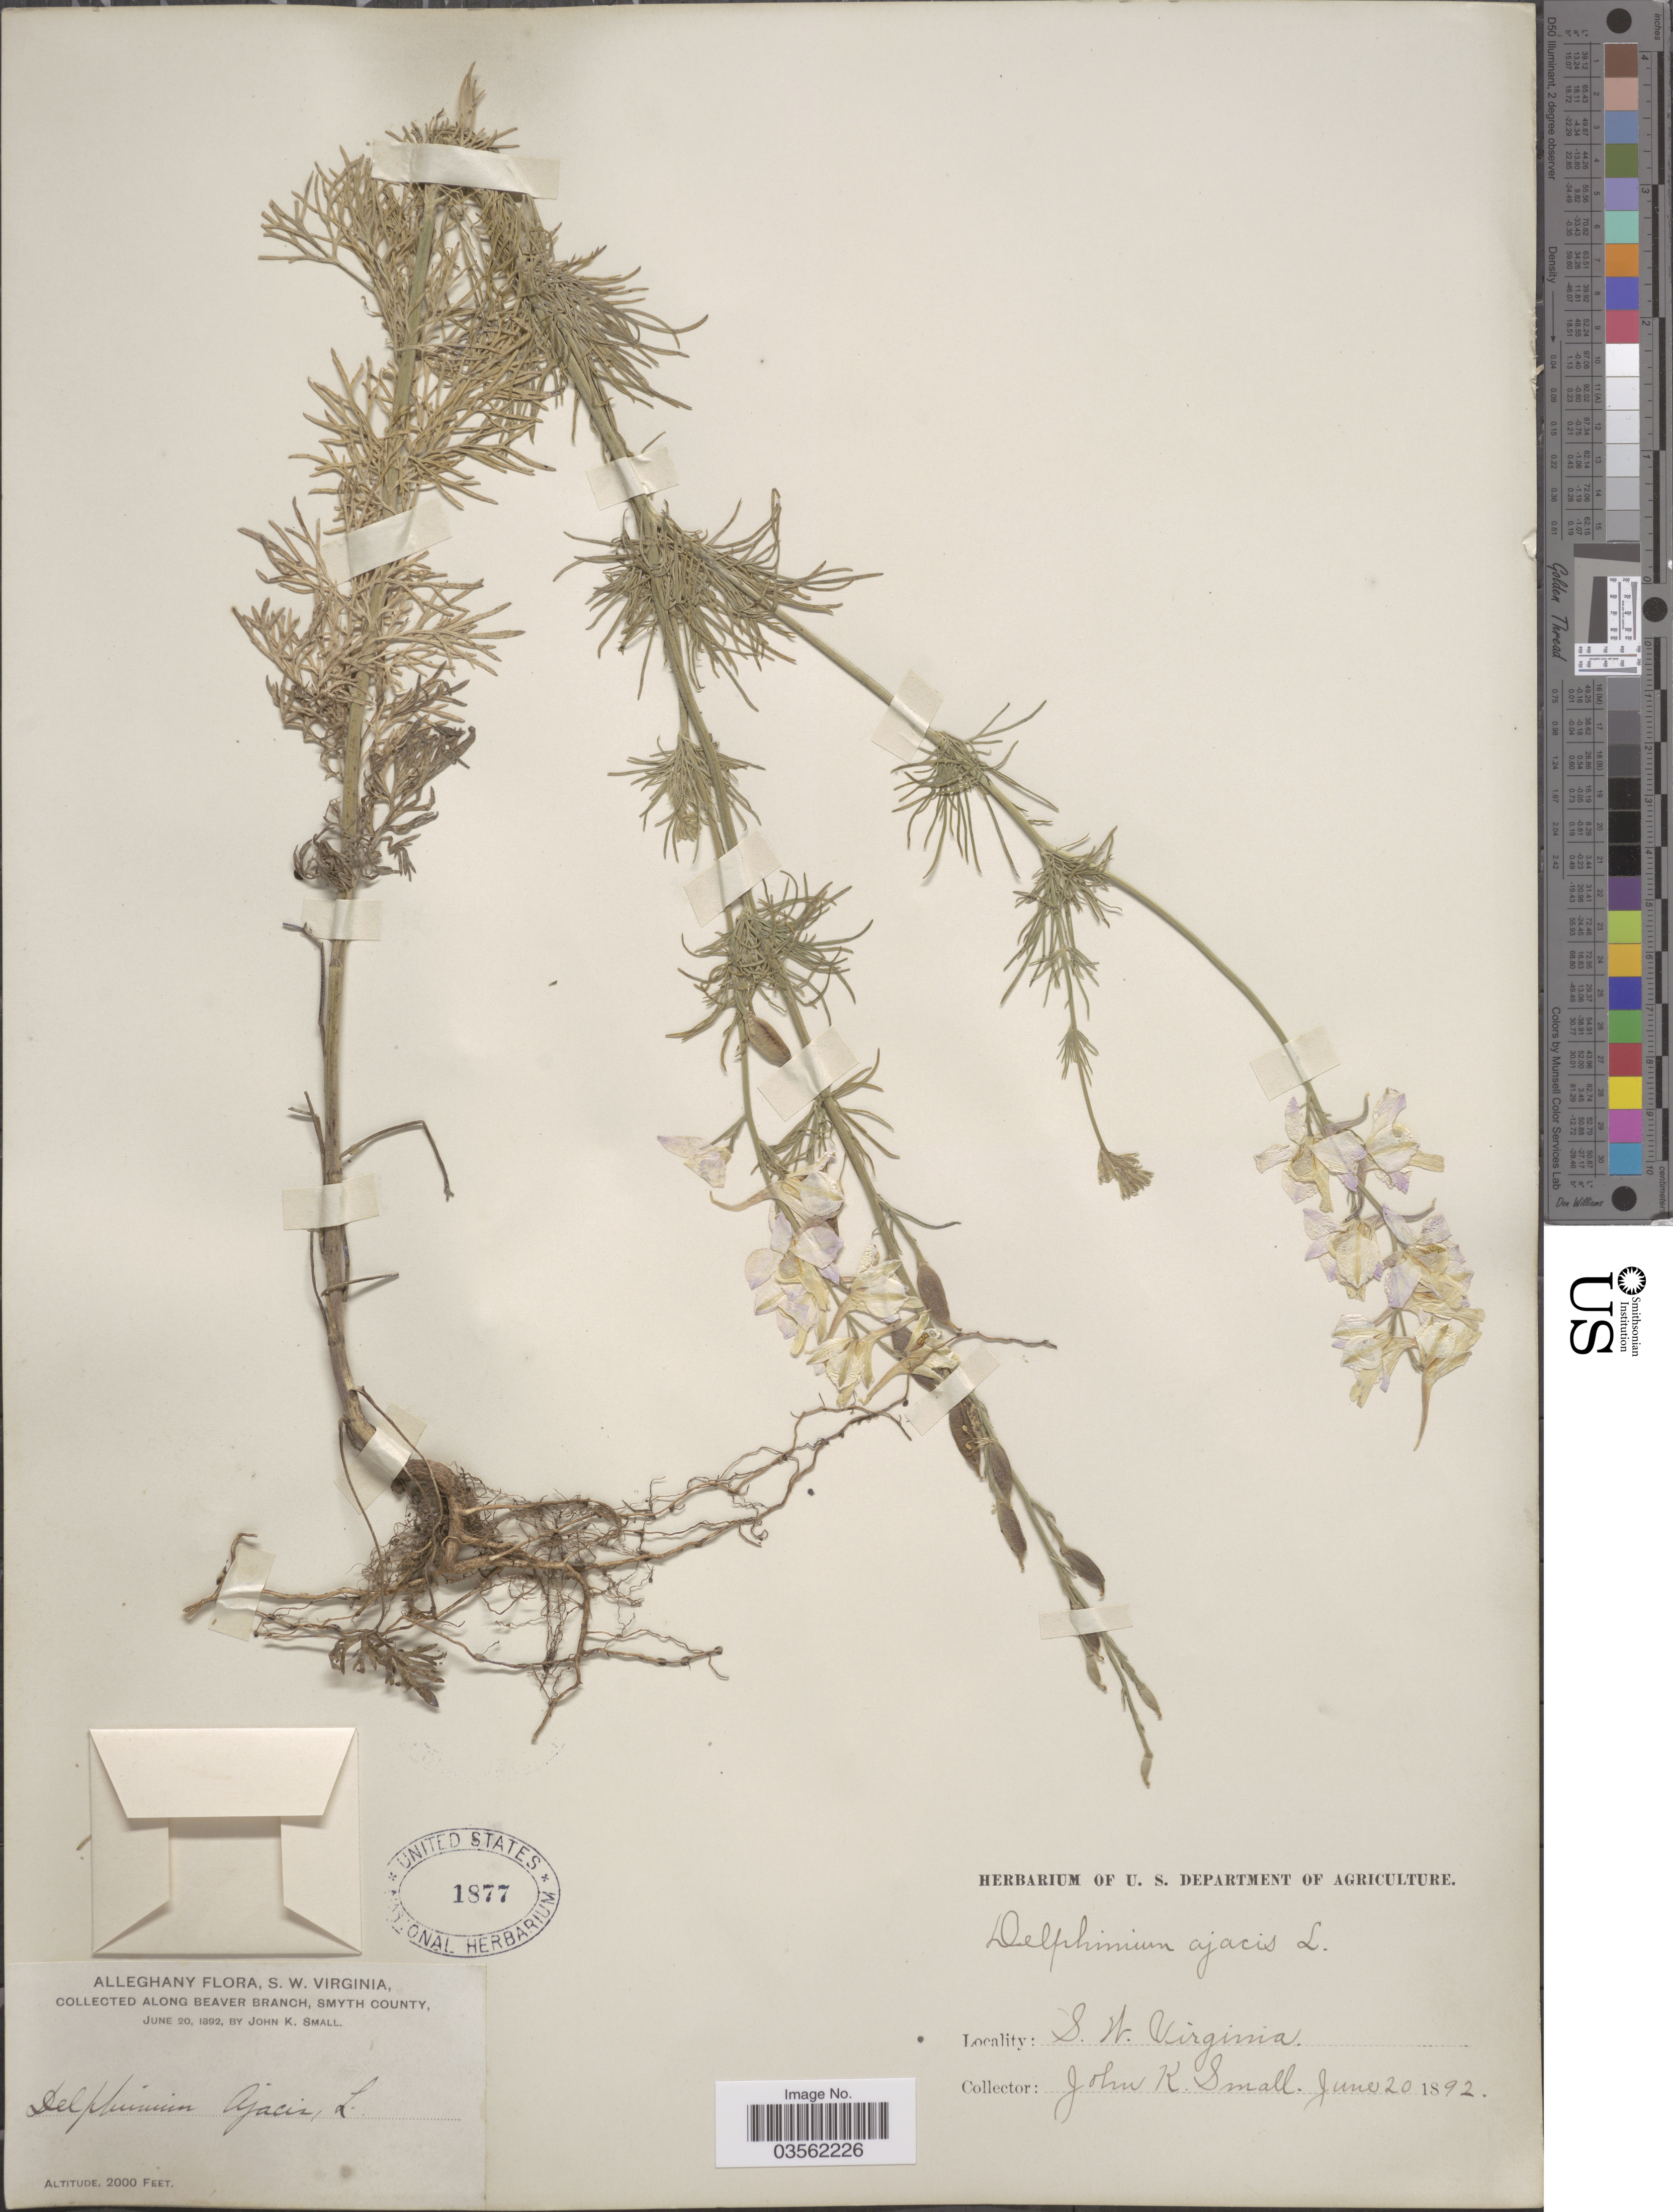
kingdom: Plantae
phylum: Tracheophyta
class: Magnoliopsida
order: Ranunculales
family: Ranunculaceae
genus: Delphinium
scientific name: Delphinium ajacis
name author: L.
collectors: J. K. Small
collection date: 1892-06-20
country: United States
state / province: Virginia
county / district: Smyth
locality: Alleghany. S. W. Virginia. Along Beaver Branch.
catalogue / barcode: US 1877